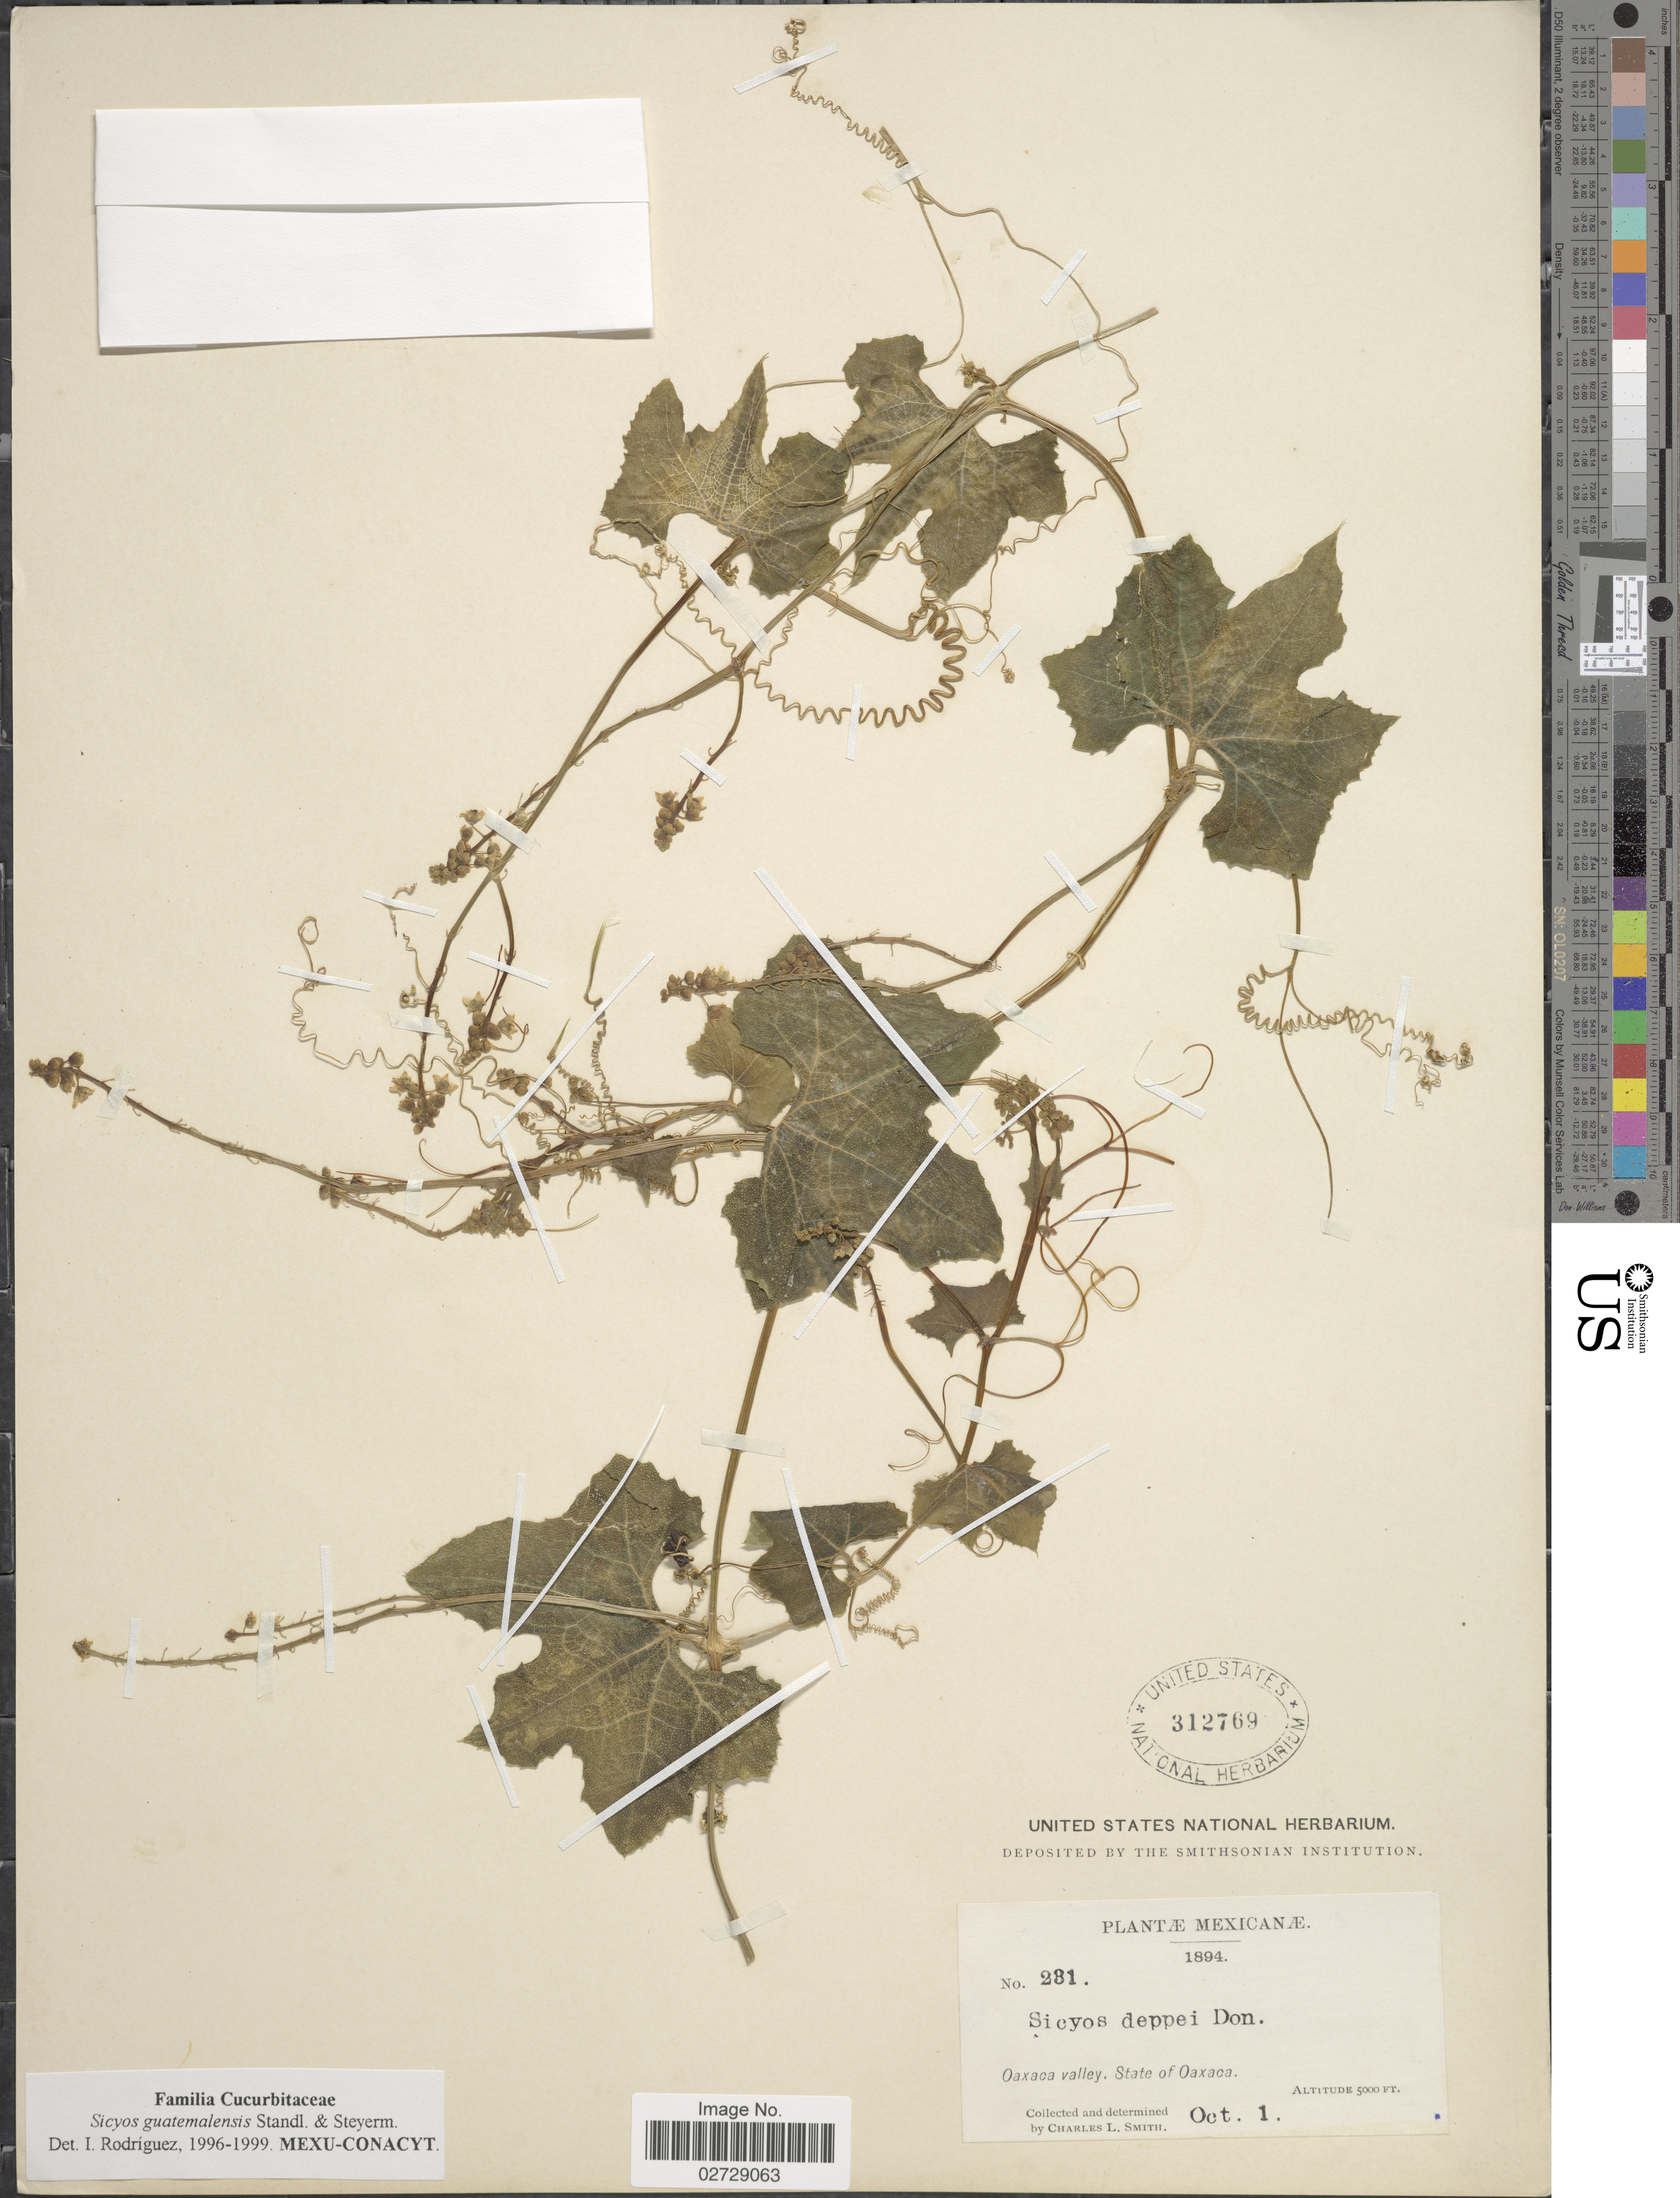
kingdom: Plantae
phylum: Tracheophyta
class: Magnoliopsida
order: Cucurbitales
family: Cucurbitaceae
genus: Sicyos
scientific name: Sicyos guatemalensis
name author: Standl. & Steyerm.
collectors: C. L. Smith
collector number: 231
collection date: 1894-10-01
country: Mexico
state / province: Oaxaca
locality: Oaxaca Valley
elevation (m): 1524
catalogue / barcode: US 312769